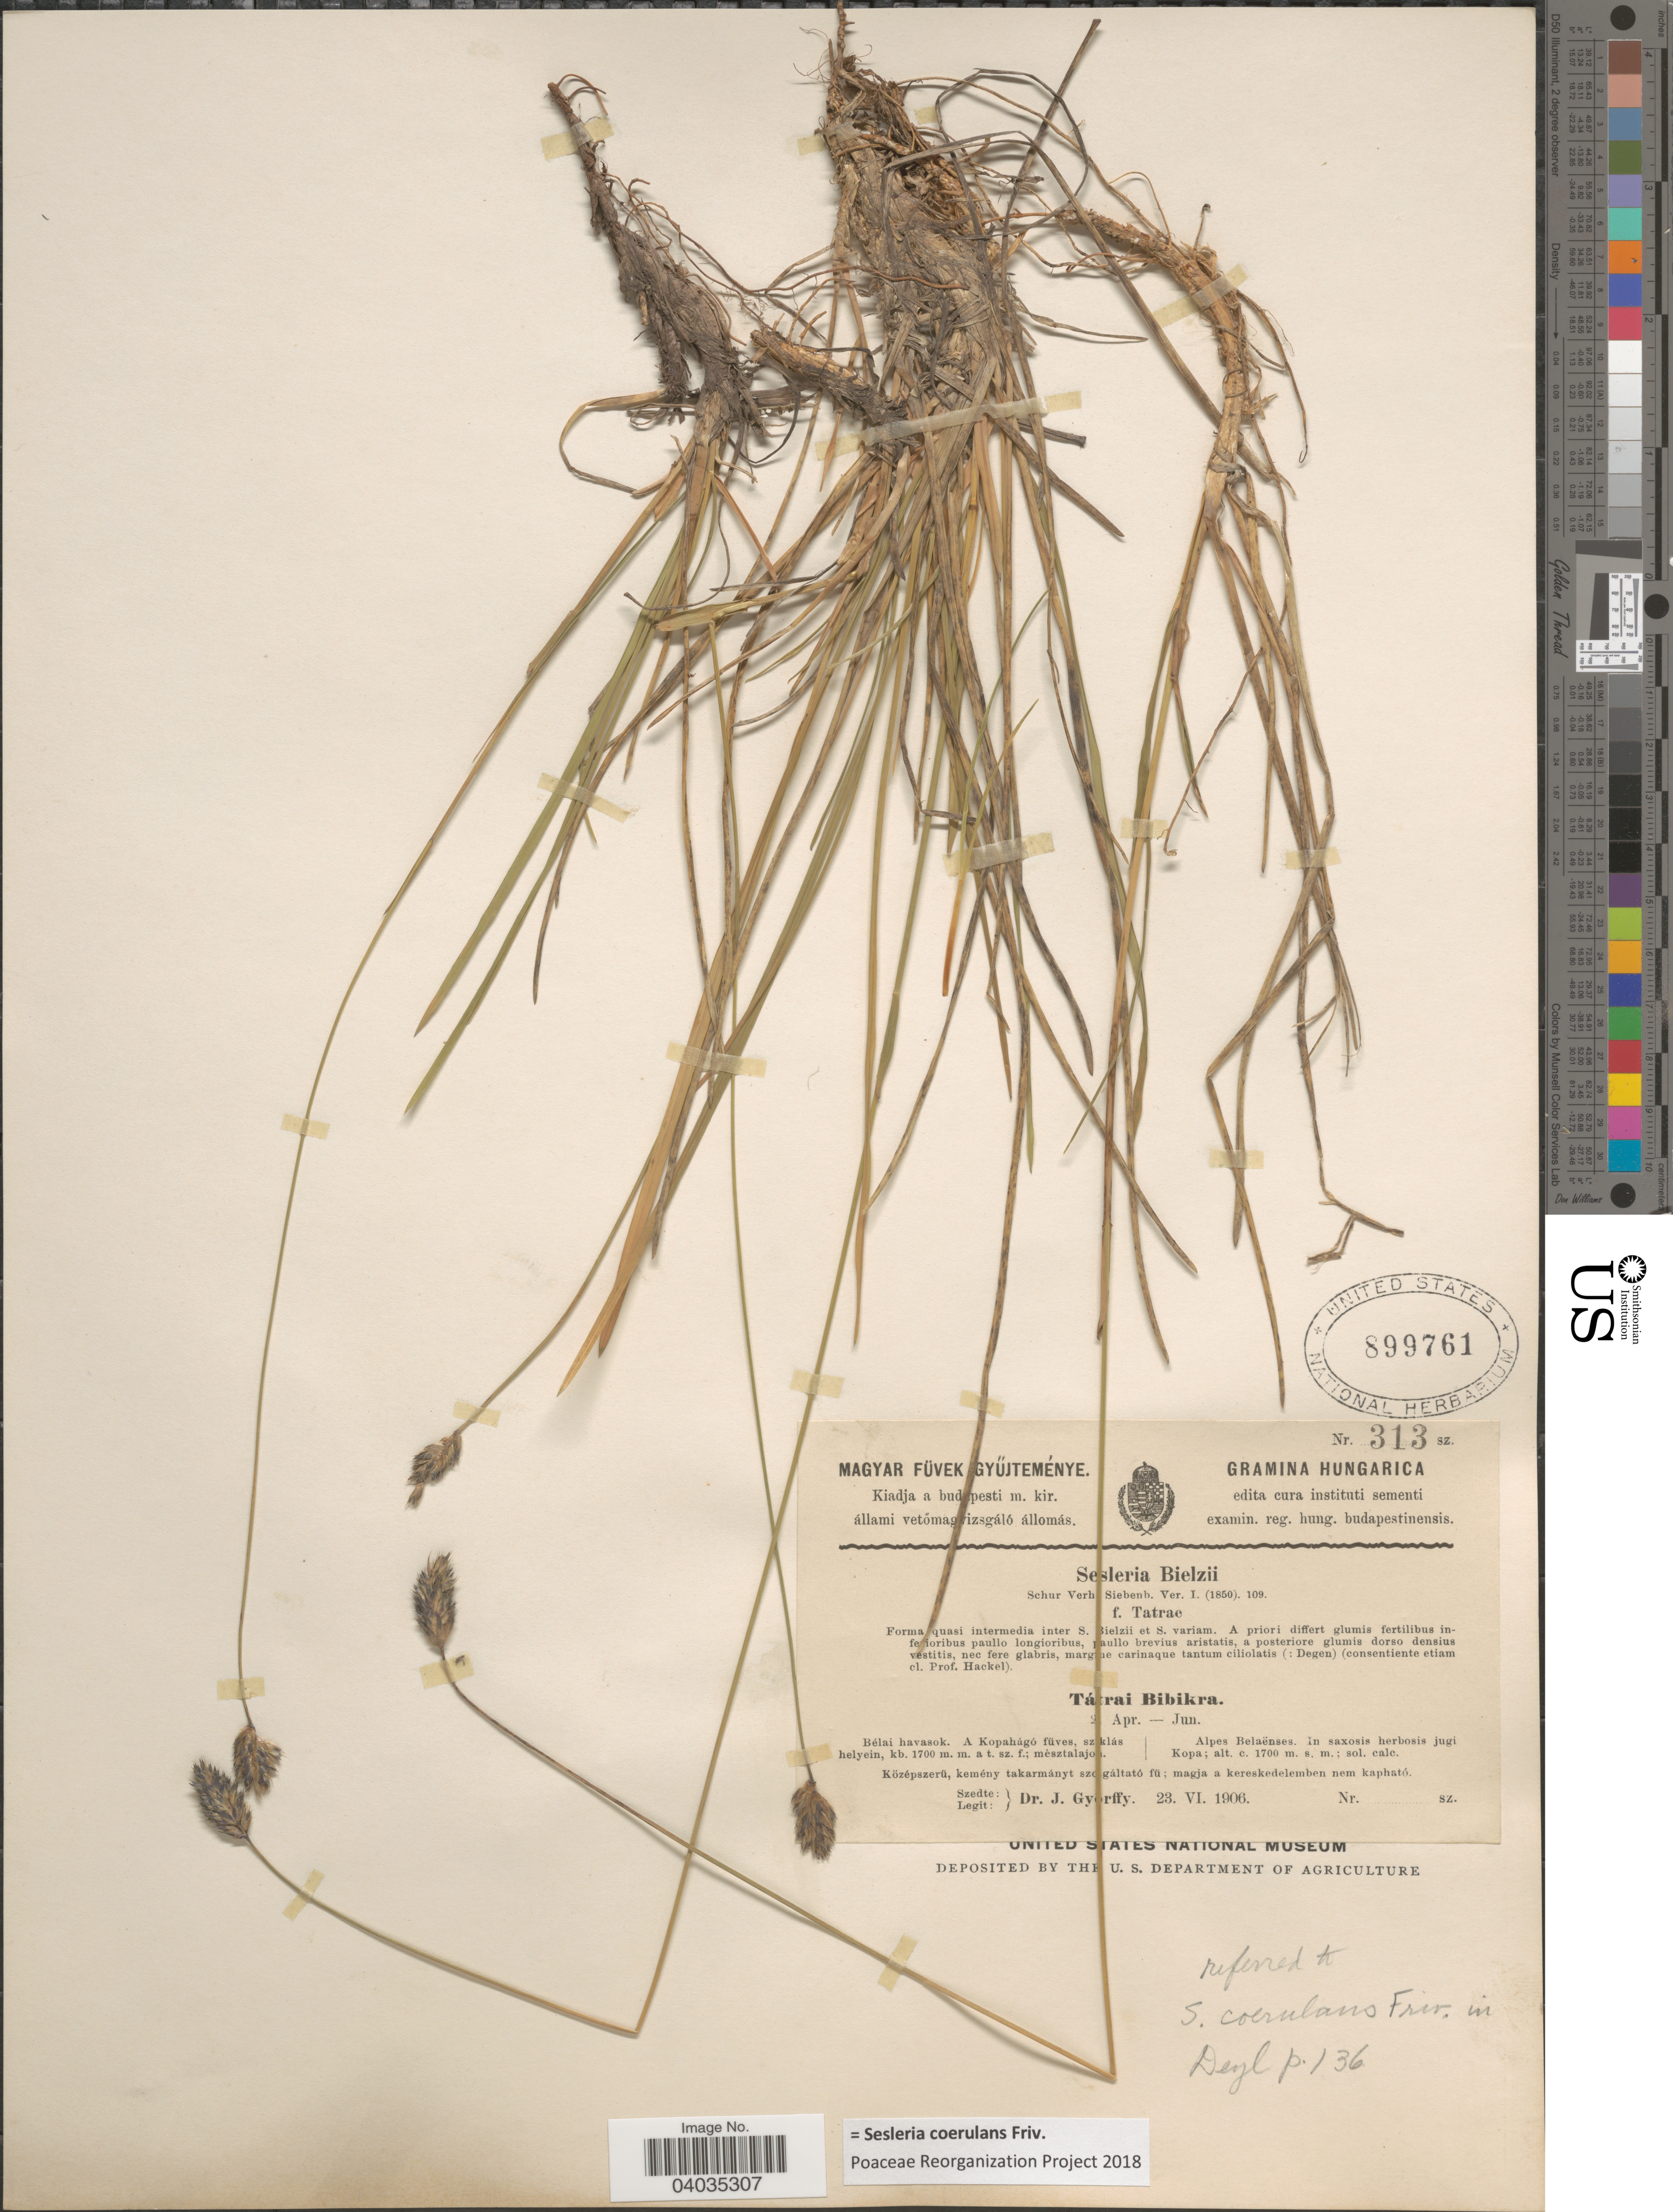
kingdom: Plantae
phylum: Tracheophyta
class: Liliopsida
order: Poales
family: Poaceae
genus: Sesleria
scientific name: Sesleria coerulans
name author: Friv.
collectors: J. Gyorffy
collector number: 313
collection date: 1906-06-23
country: Hungary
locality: Hungarica. Tárai Bibikra. Alpes Belaënses. In saxosis herbosis jugi Kopa.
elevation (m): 1700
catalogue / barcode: US 899761